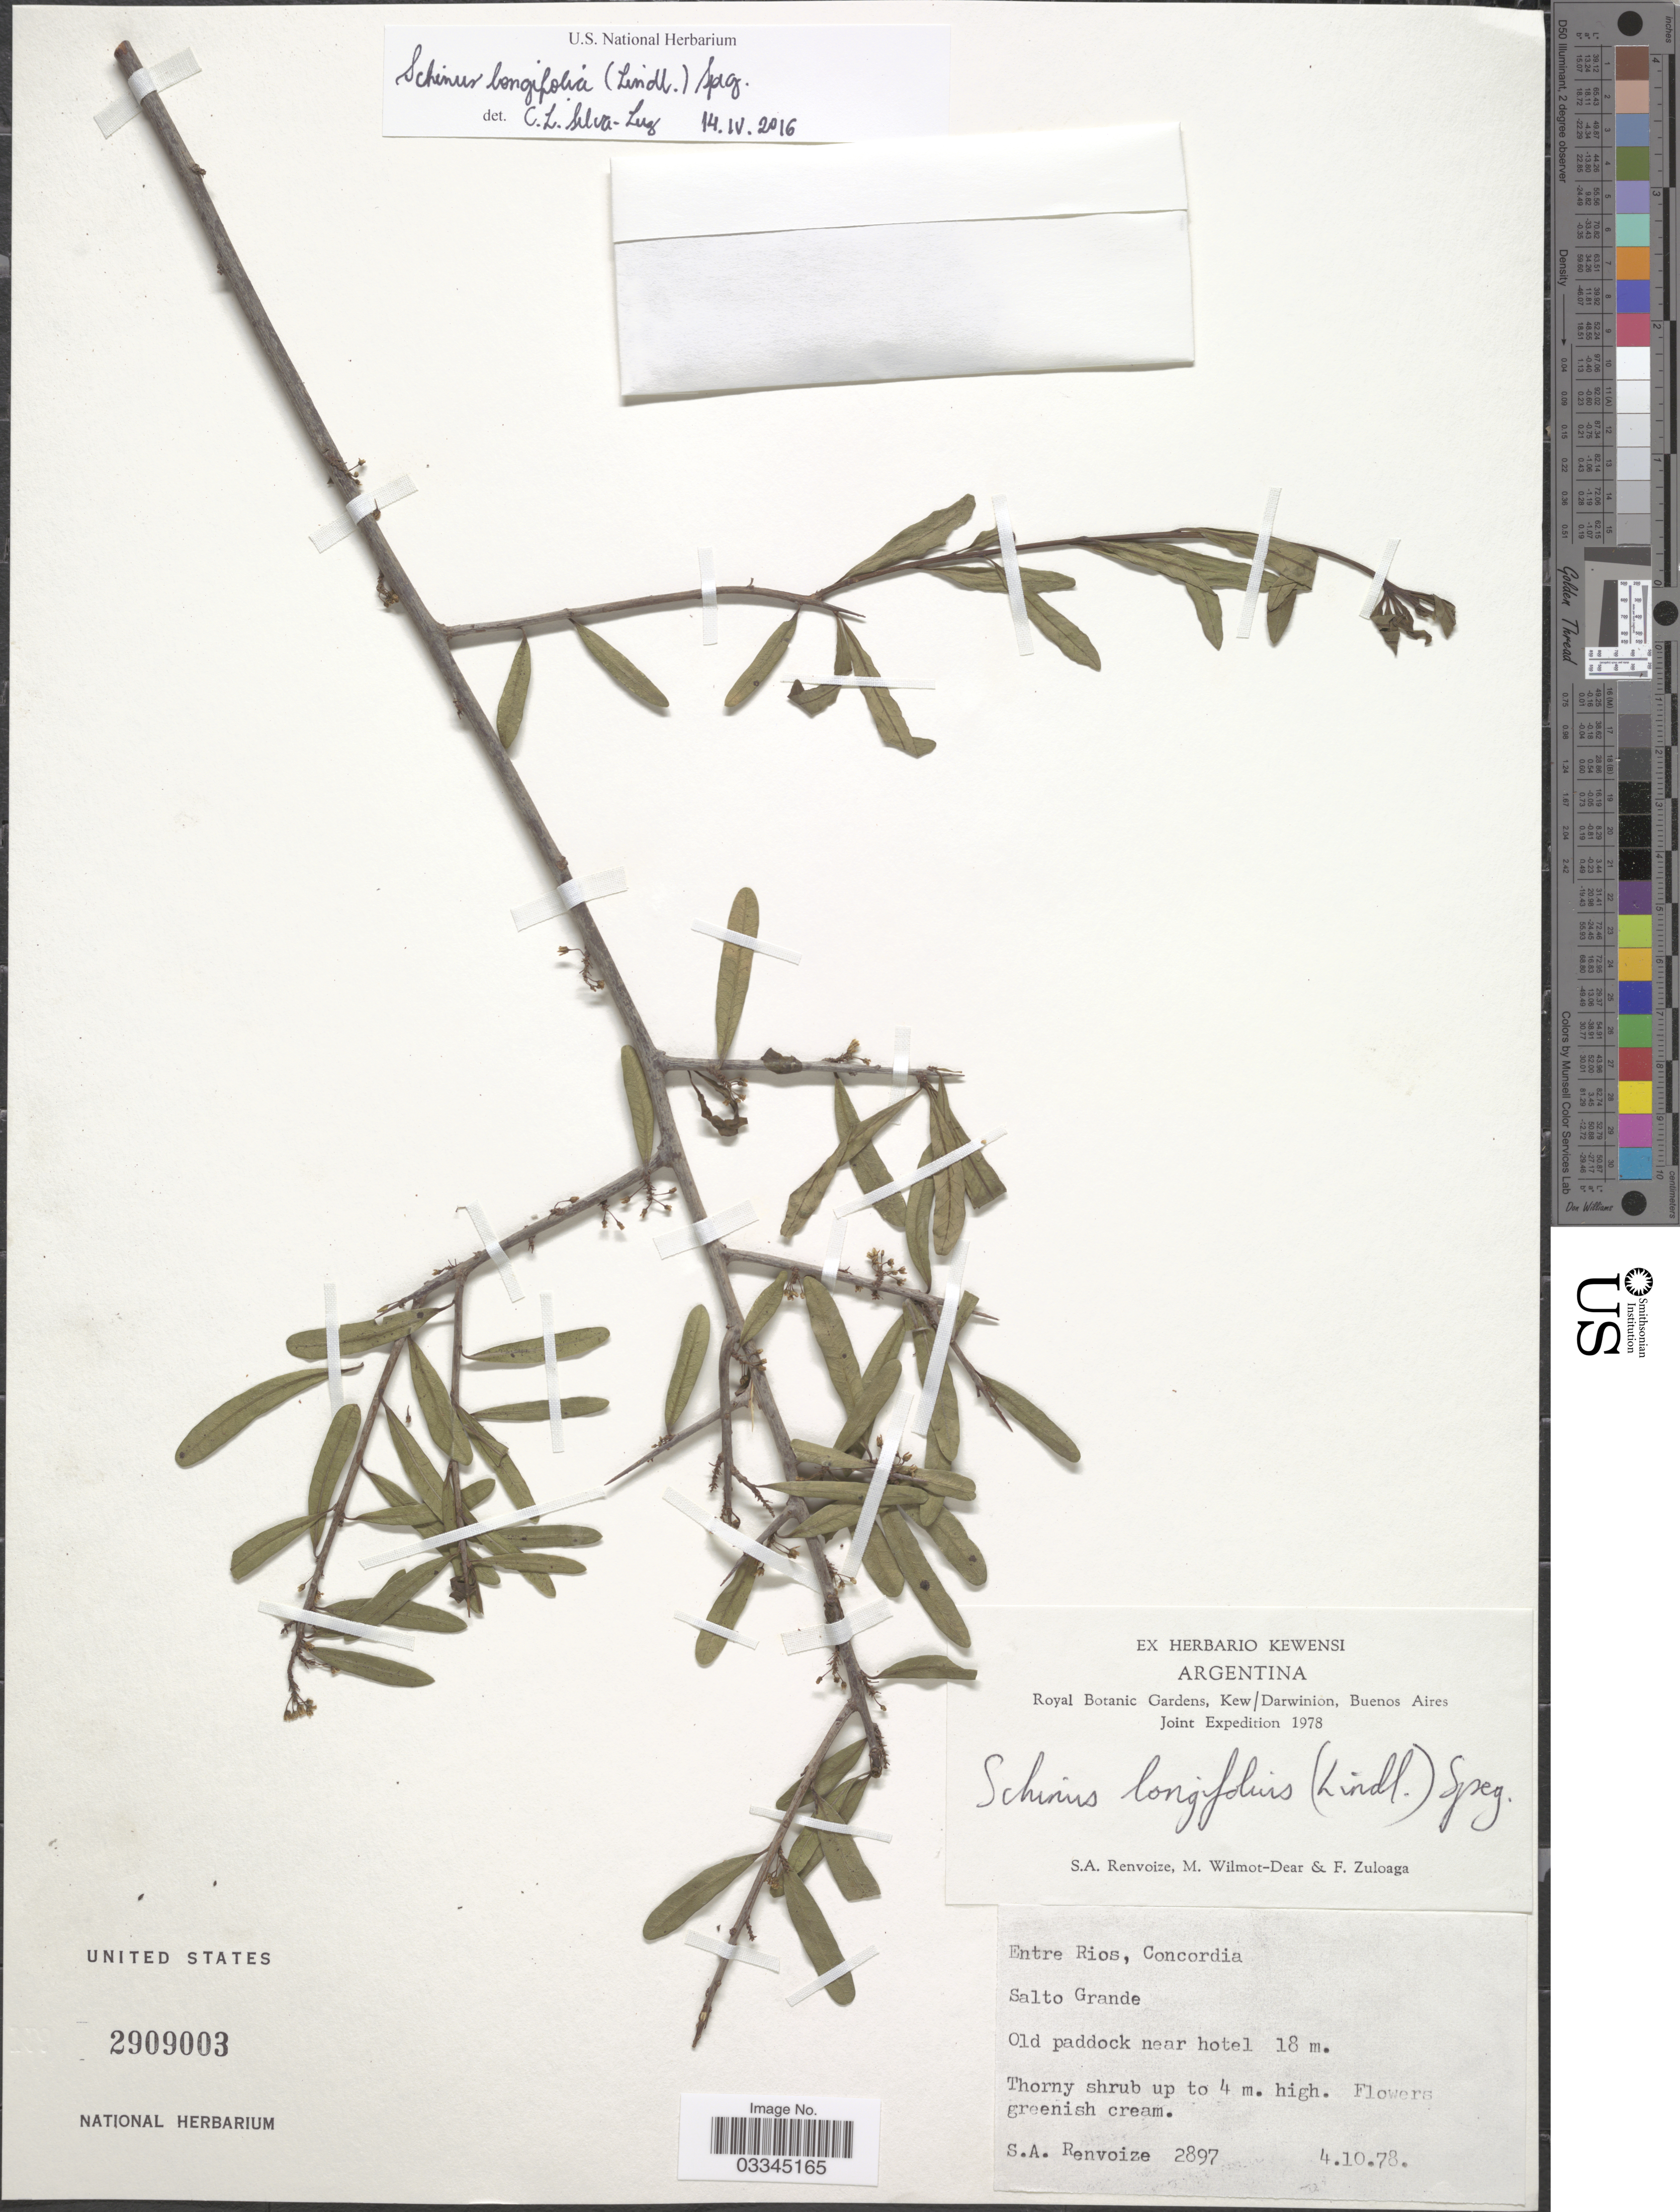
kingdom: Plantae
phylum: Tracheophyta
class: Magnoliopsida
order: Sapindales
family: Anacardiaceae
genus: Schinus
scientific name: Schinus longifolia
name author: (Lindl.) Speg.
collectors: S. A. Renvoize, M. Wilmot-Dear & F. Zuloaga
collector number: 2897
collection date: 1978-10-04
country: Argentina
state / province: Entre Rios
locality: Concordia, Salto Grande.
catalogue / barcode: US 2909003